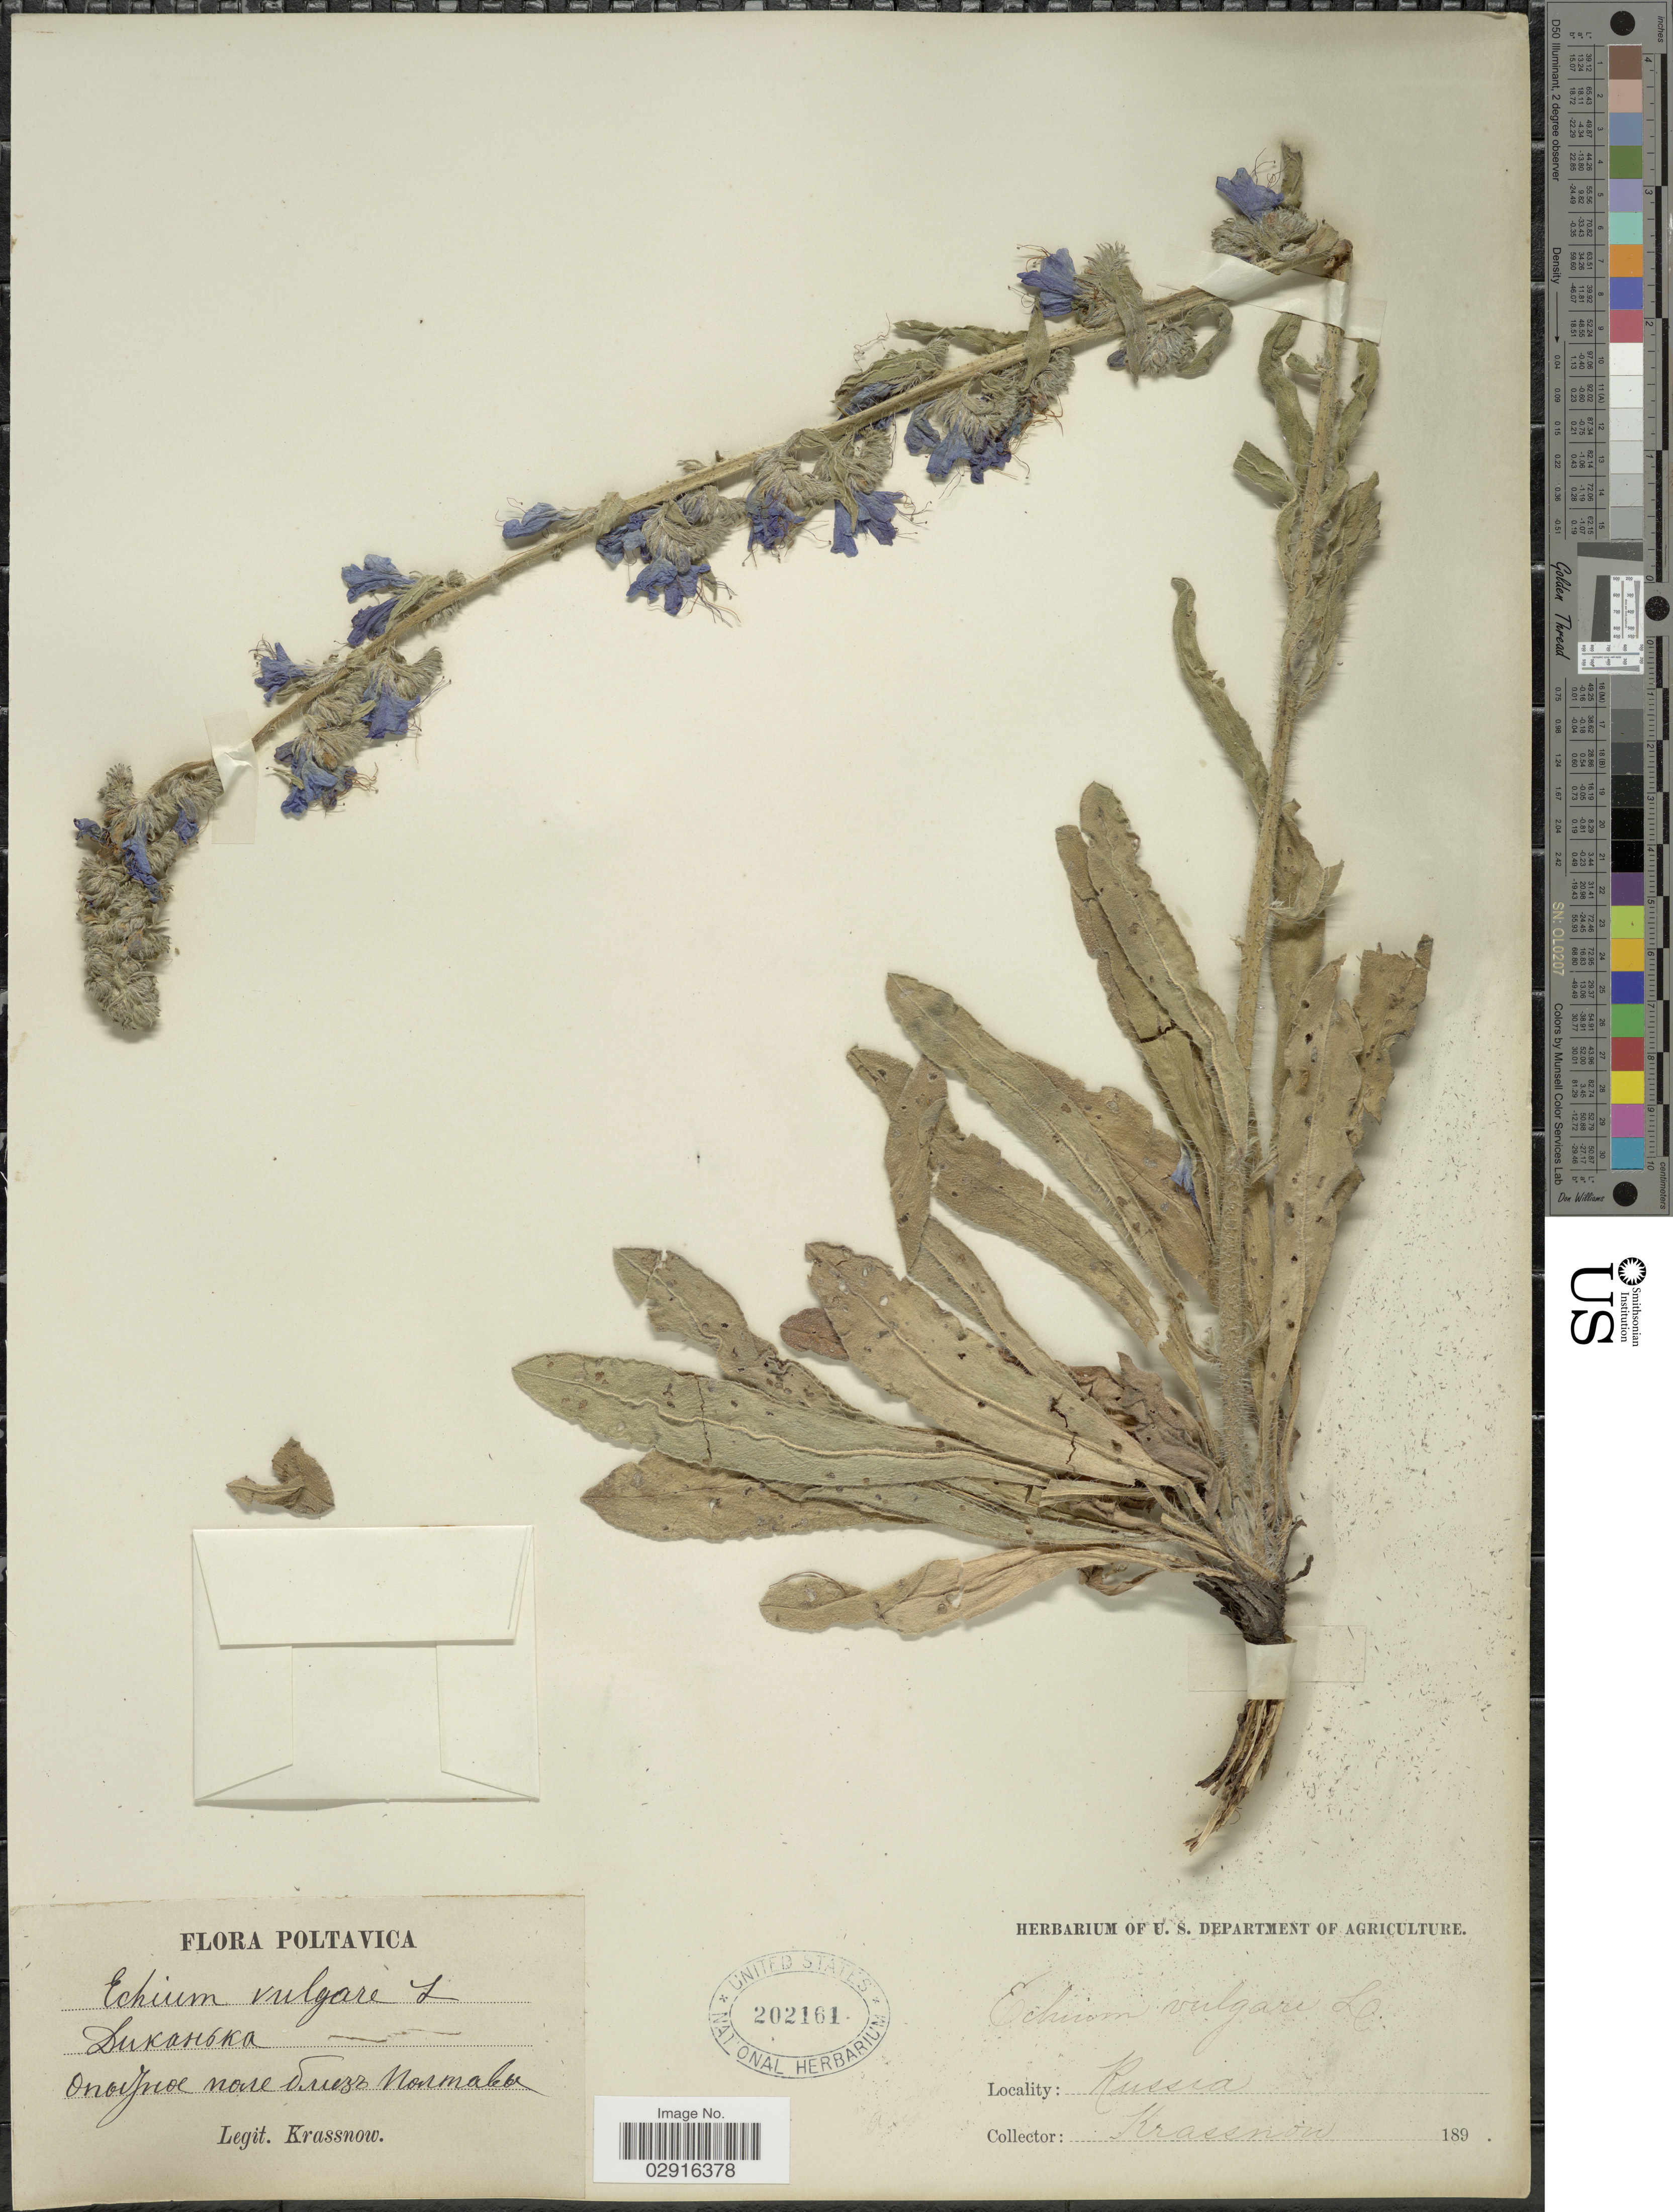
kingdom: Plantae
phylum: Tracheophyta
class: Magnoliopsida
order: Boraginales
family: Boraginaceae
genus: Echium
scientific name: Echium vulgare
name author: L.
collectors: -. Krassnow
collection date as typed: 189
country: Ukraine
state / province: Poltava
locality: Dekanka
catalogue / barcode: US 202161